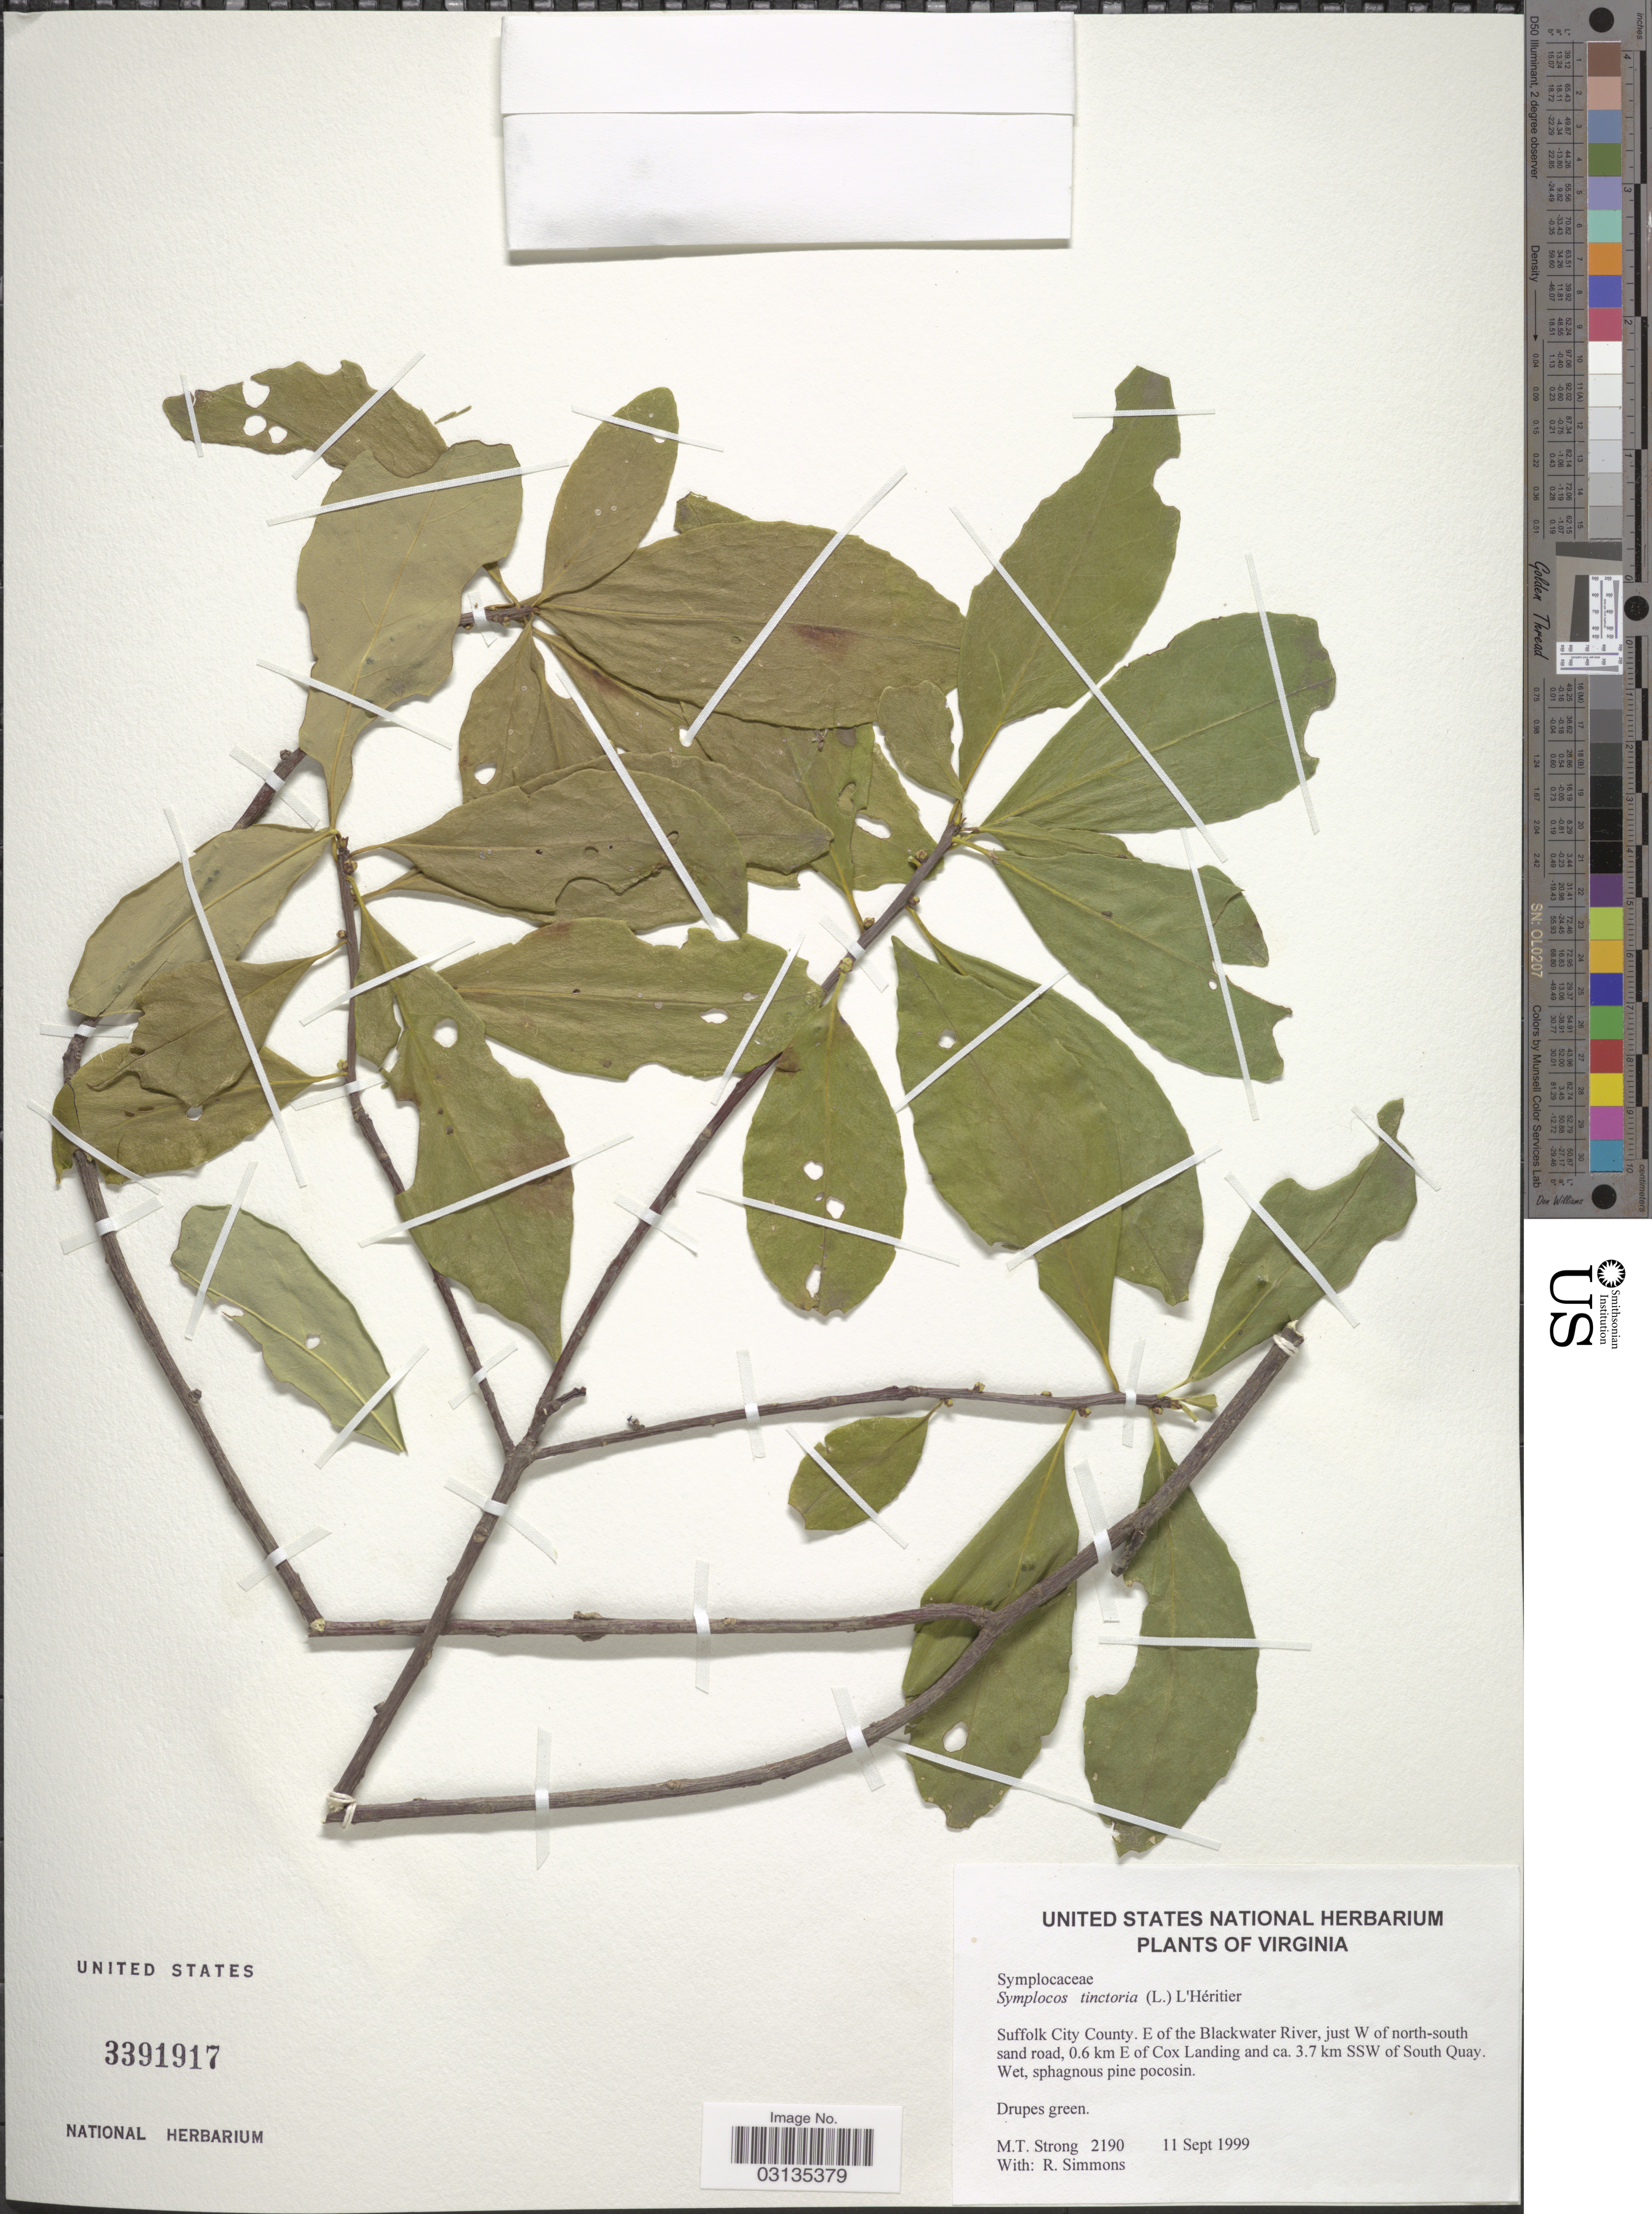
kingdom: Plantae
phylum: Tracheophyta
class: Magnoliopsida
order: Ericales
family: Symplocaceae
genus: Symplocos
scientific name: Symplocos tinctoria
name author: (L.) L'Hér.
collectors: M. T. Strong & R. Simmons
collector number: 2190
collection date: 1999-09-11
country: United States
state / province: Virginia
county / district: City of Suffolk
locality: Suffolk City County. E of the Blackwater River, just W of north-south sand road, 0.6 km E of Cox Landing and ca. 3.7 km SSW of South Quay.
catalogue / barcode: US 3391917